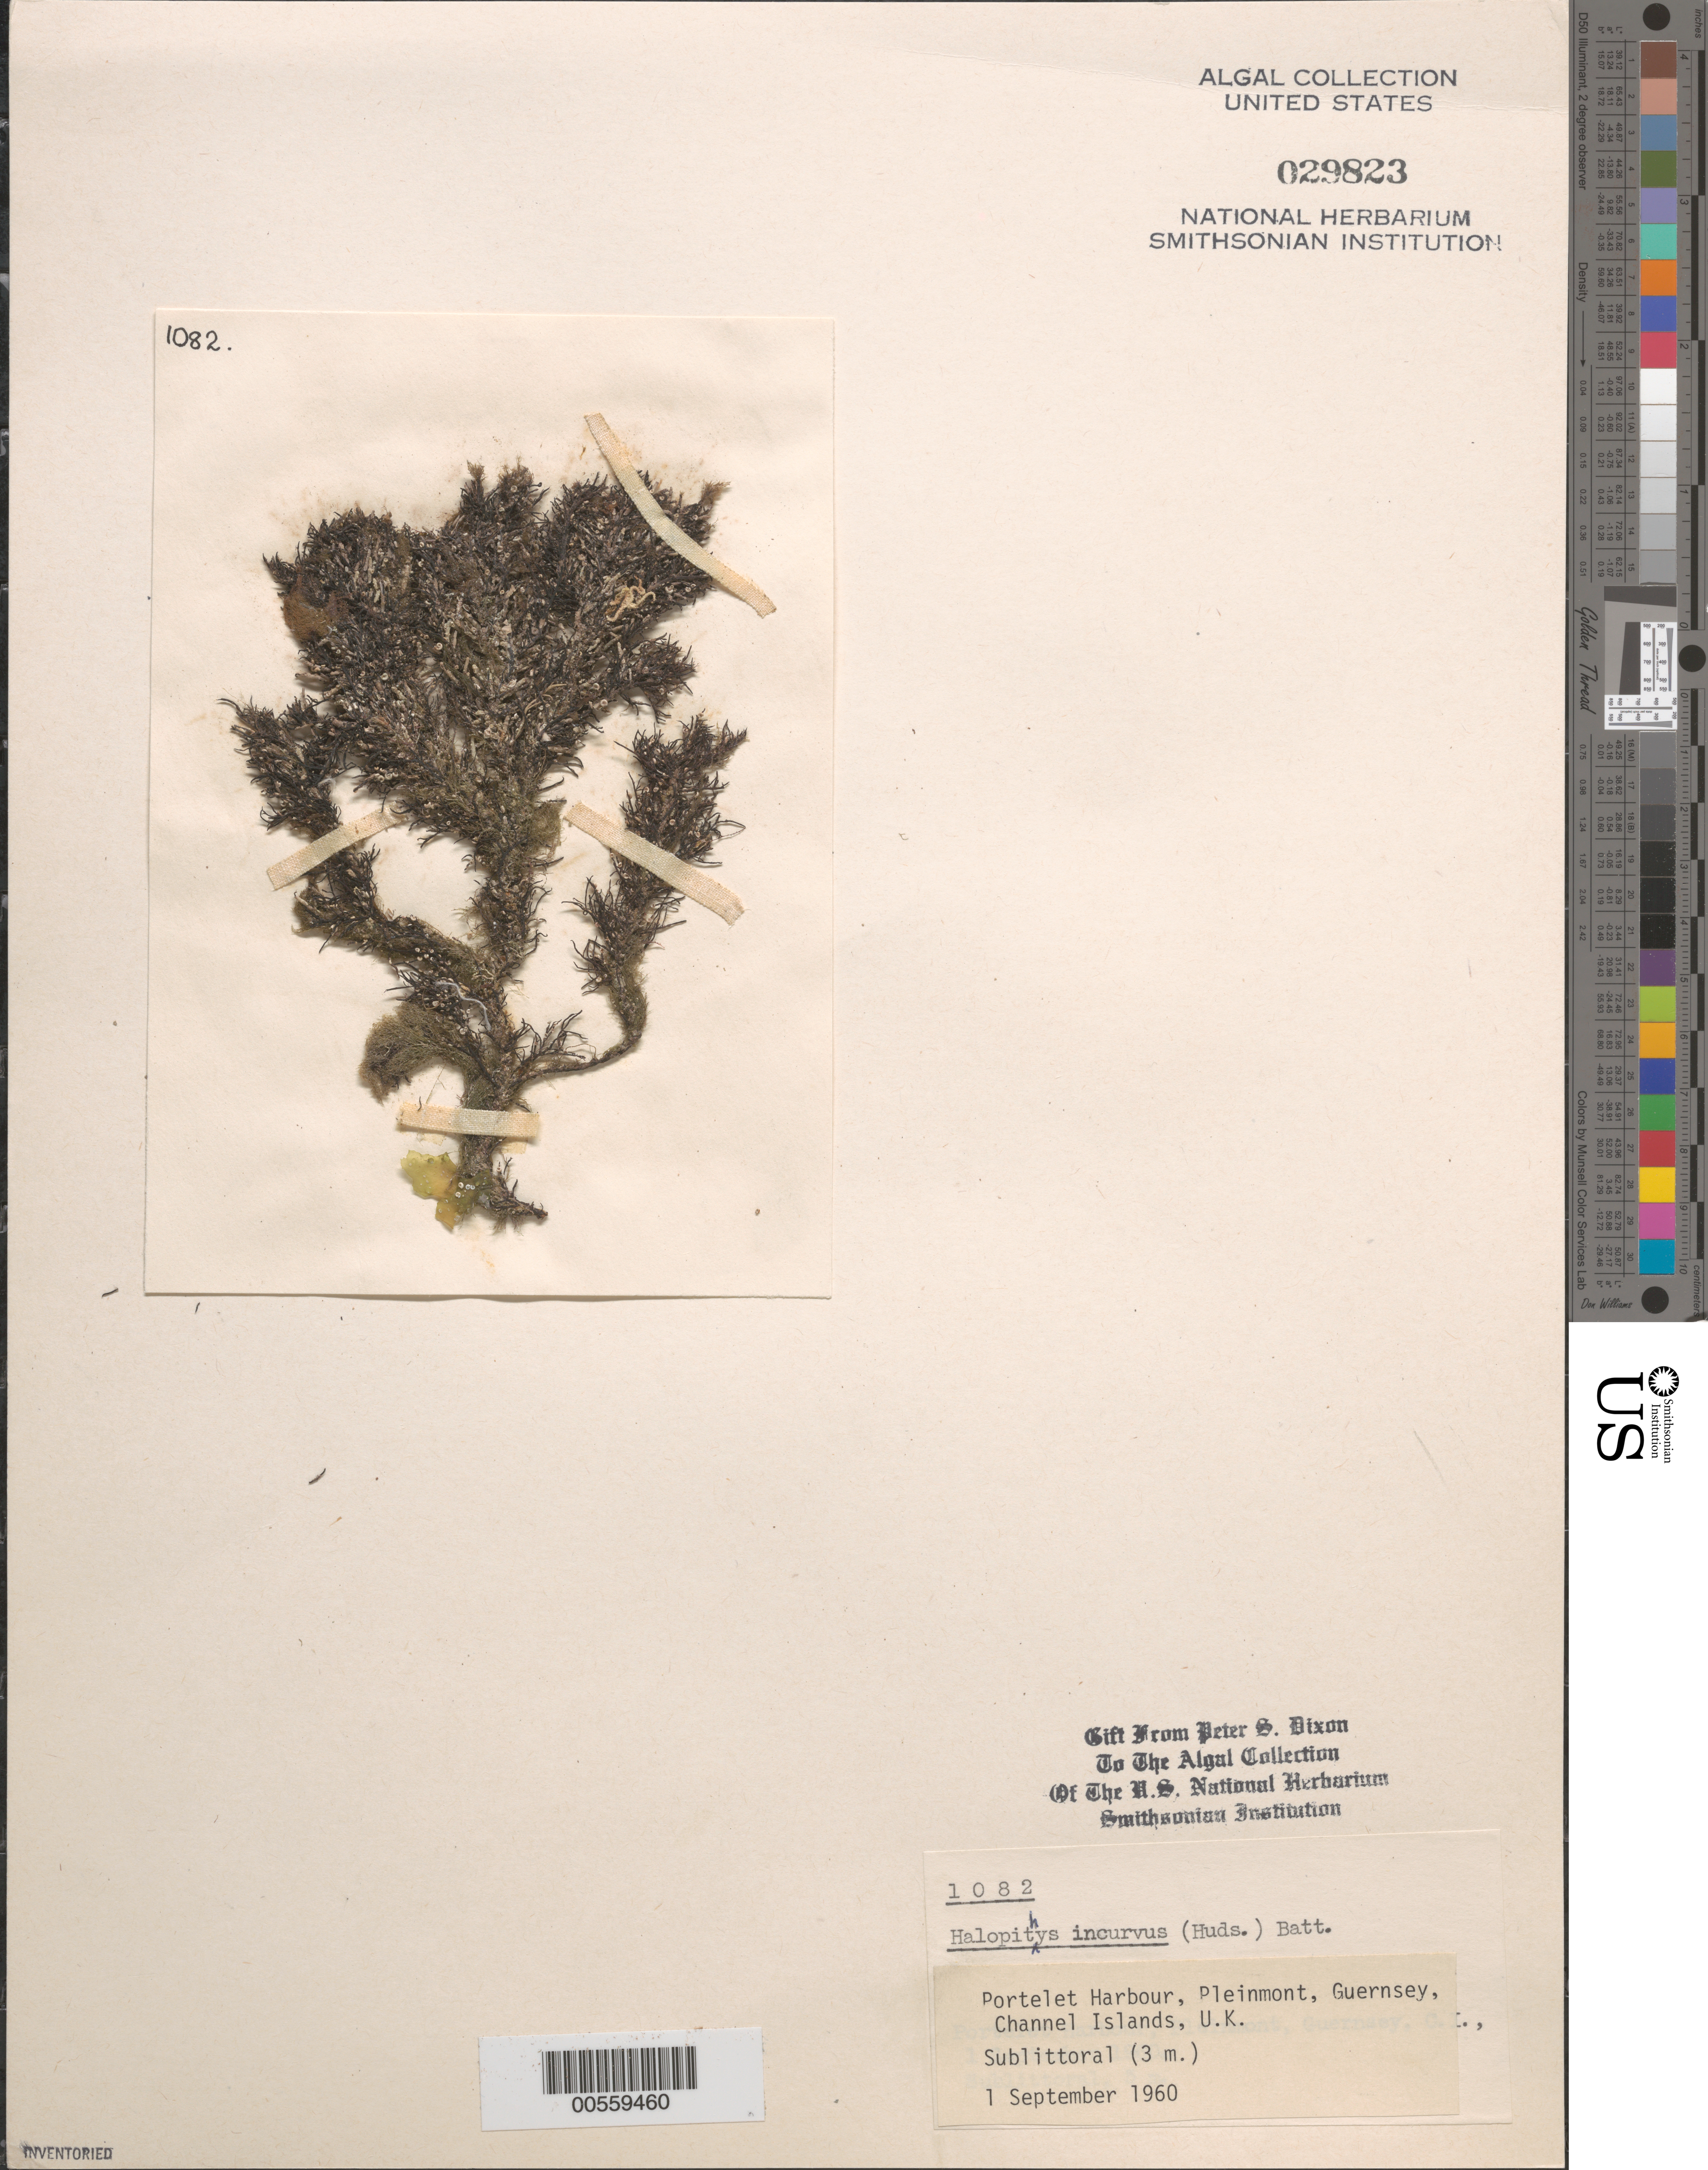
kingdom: Plantae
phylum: Rhodophyta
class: Florideophyceae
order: Ceramiales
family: Rhodomelaceae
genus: Halopithys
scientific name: Halopithys incurvus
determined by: Dixon, P. S.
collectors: P. S. Dixon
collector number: PSD 1082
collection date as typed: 01 Sep 1960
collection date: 1960-09-01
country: United Kingdom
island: Guernsey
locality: Portelet Harbor, Pleinmont, Guernsey Peninsula. Bailiwick of Guernsey.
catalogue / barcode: US 29823